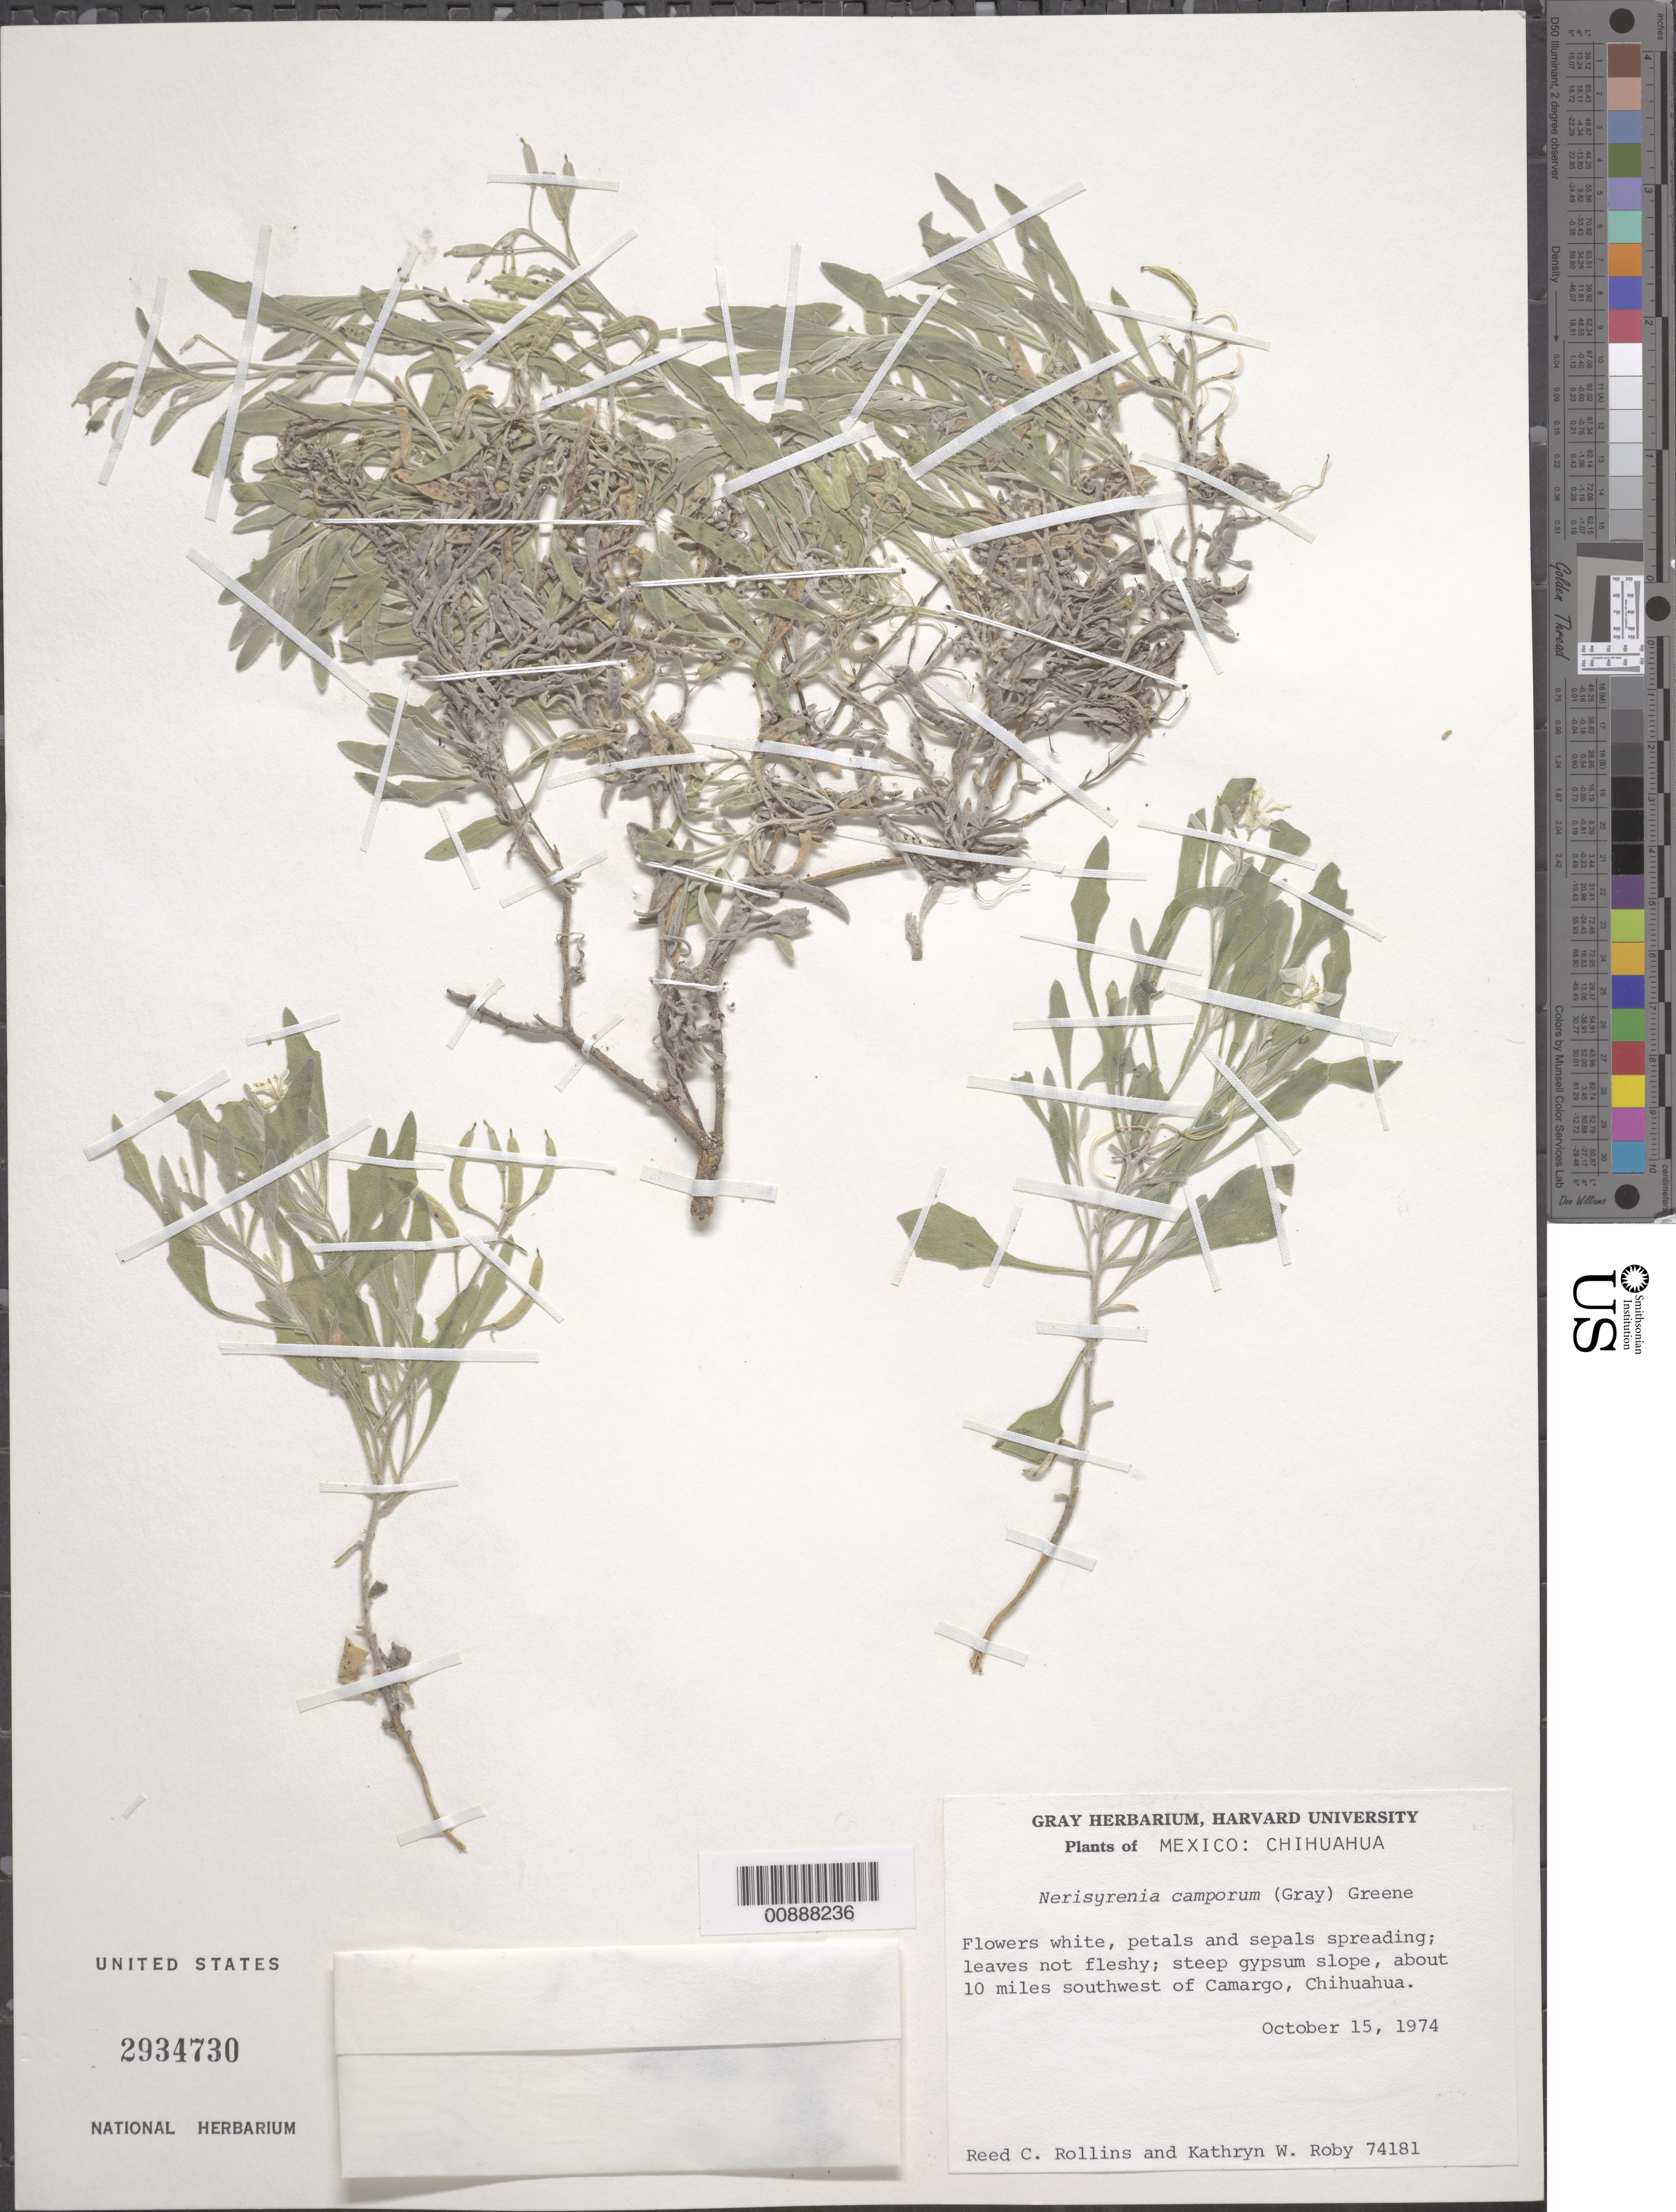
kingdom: Plantae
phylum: Tracheophyta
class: Magnoliopsida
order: Brassicales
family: Brassicaceae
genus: Nerisyrenia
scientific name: Nerisyrenia camporum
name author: (A. Gray) Greene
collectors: R. C. Rollins & K. W. Roby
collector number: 74181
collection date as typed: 15 Oct 1974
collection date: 1974-10-15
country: Mexico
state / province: Chihuahua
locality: About 10 miles southwest of Camargo, Chihuahua.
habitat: Steep gypsum slope.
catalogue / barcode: US 2934730